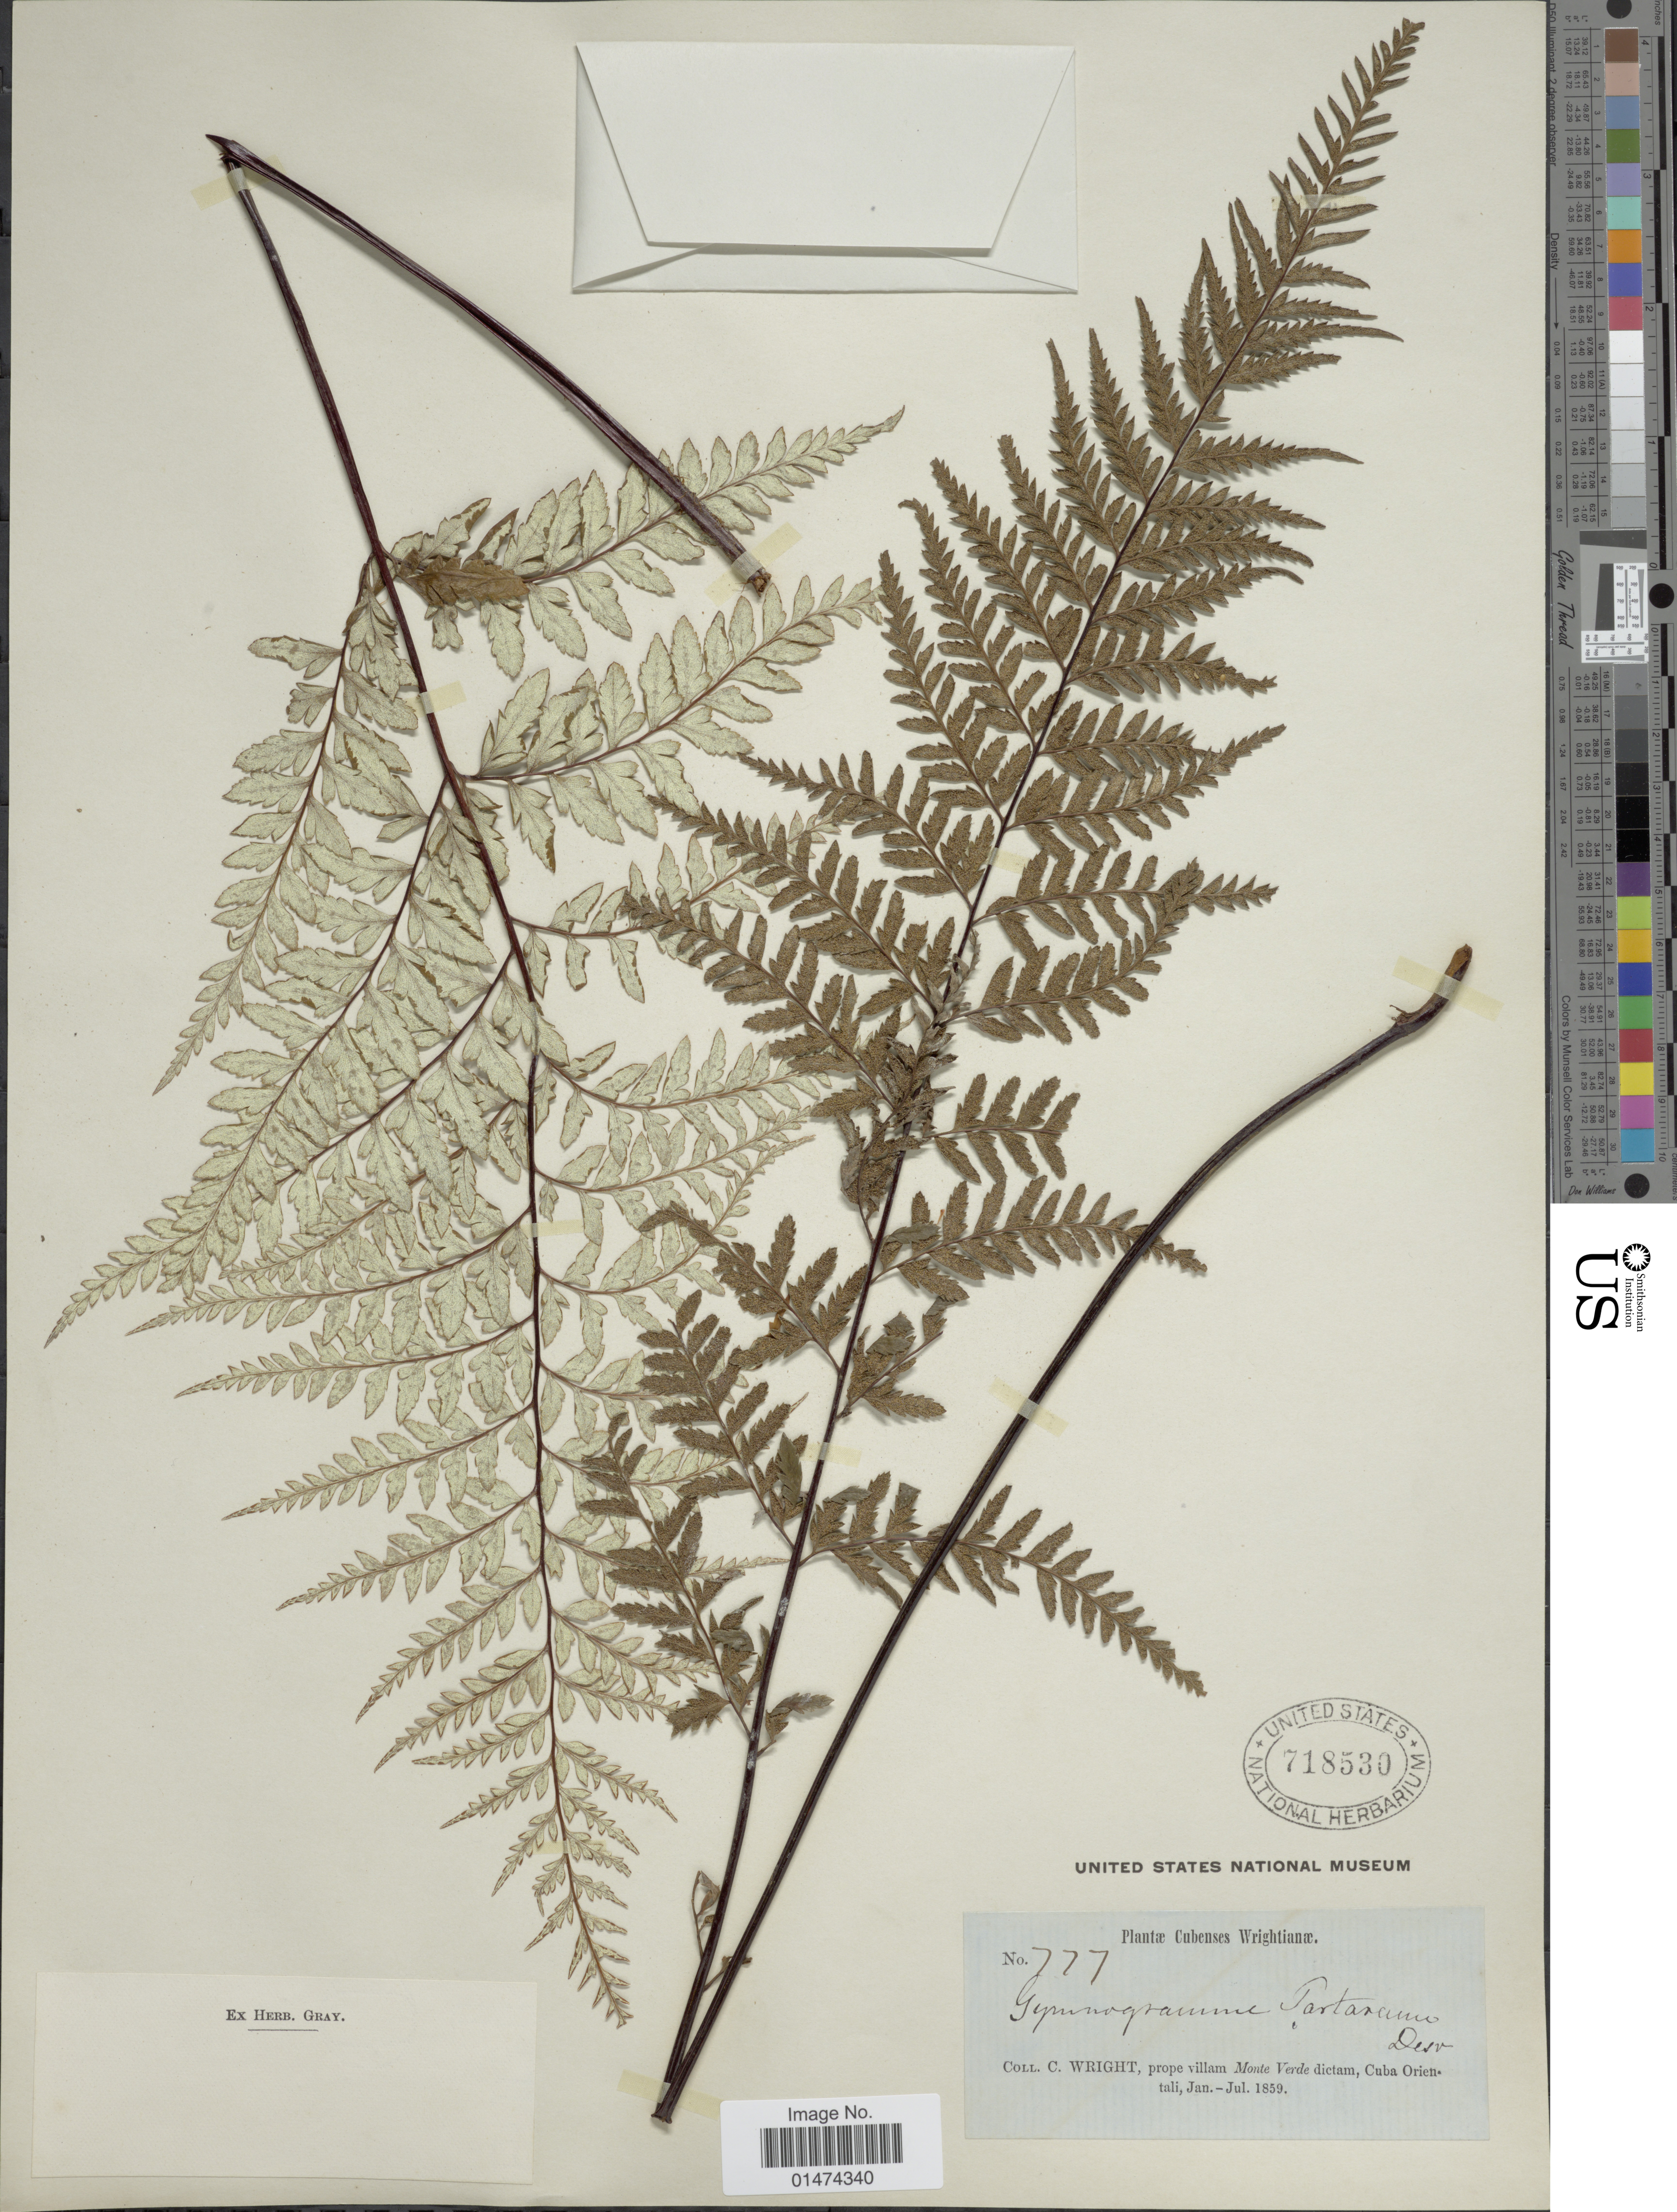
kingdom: Plantae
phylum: Tracheophyta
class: Polypodiopsida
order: Polypodiales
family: Pteridaceae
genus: Pityrogramma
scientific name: Pityrogramma calomelanos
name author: (L.) Link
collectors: C. Wright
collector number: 777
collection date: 1859-01/1859-07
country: Cuba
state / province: Oriente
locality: Prope villam Monte Verde dictam, Orientali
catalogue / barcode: US 718530